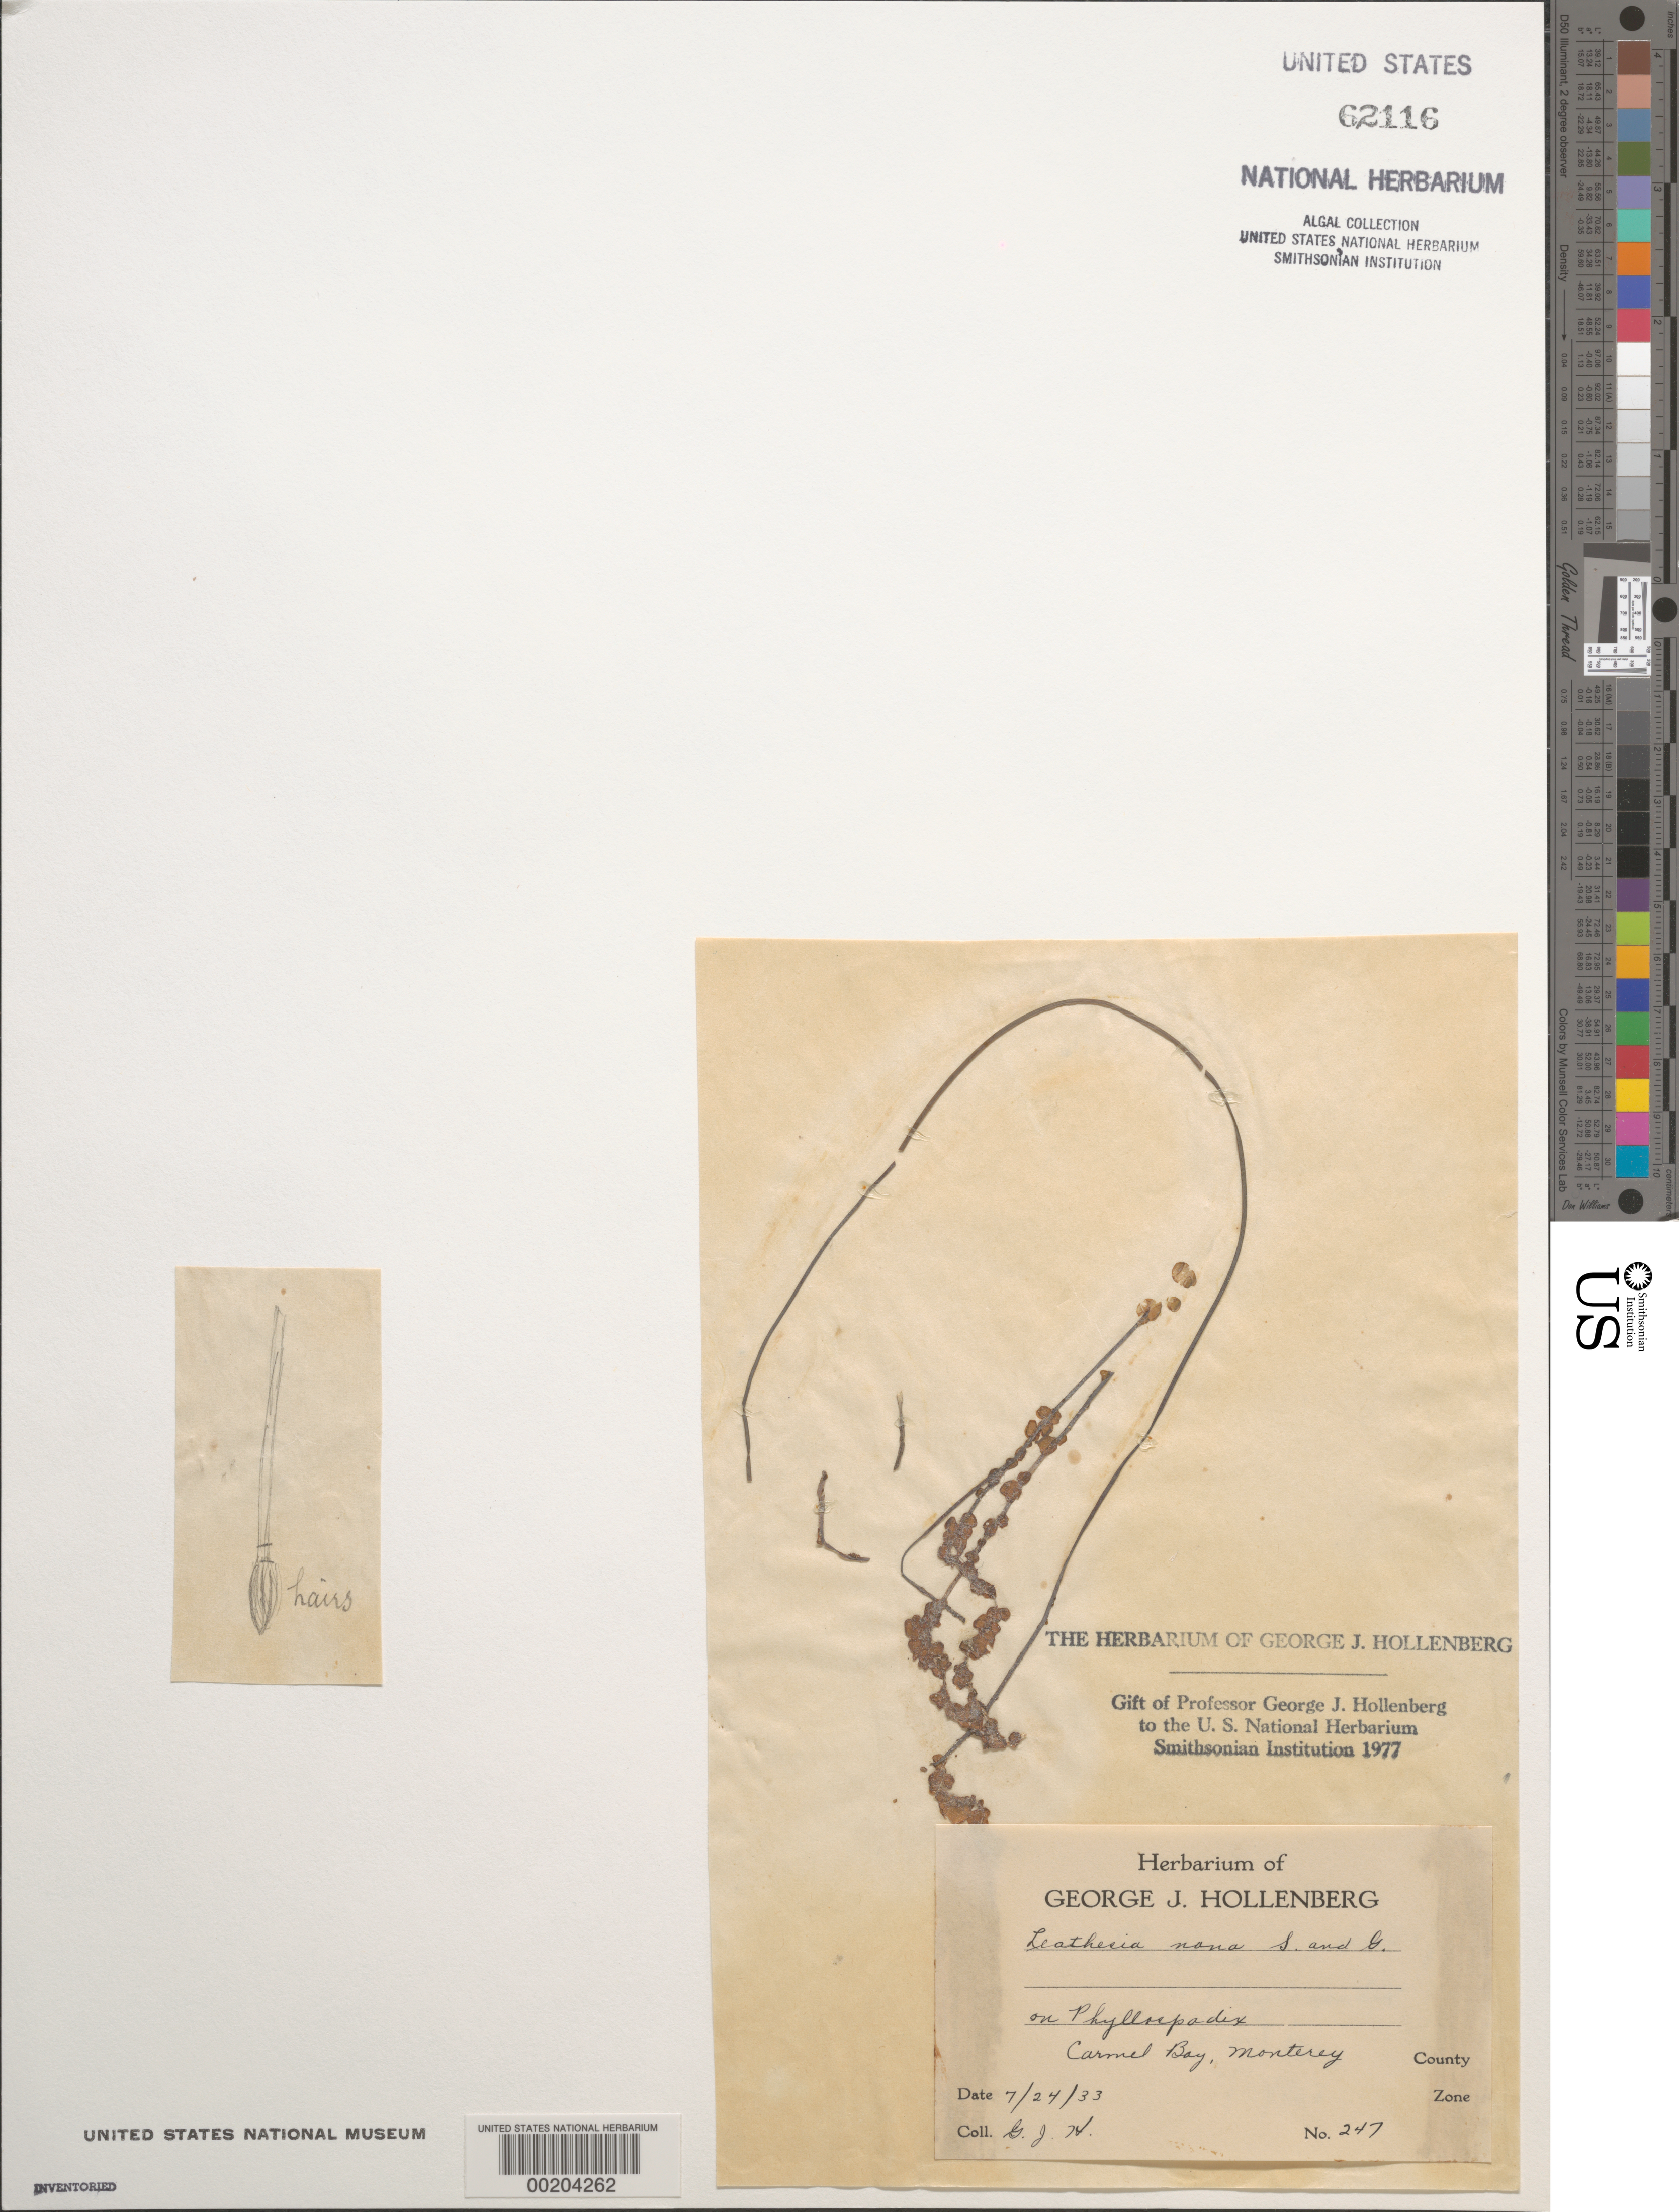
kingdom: Chromista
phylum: Ochrophyta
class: Phaeophyceae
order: Ectocarpales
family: Chordariaceae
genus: Leathesia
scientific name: Leathesia marina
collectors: G. Hollenberg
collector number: GJH 247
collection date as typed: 24 Jul 1933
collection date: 1933-07-24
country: United States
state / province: California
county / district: Monterey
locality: Carmel Bay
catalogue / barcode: US 62116